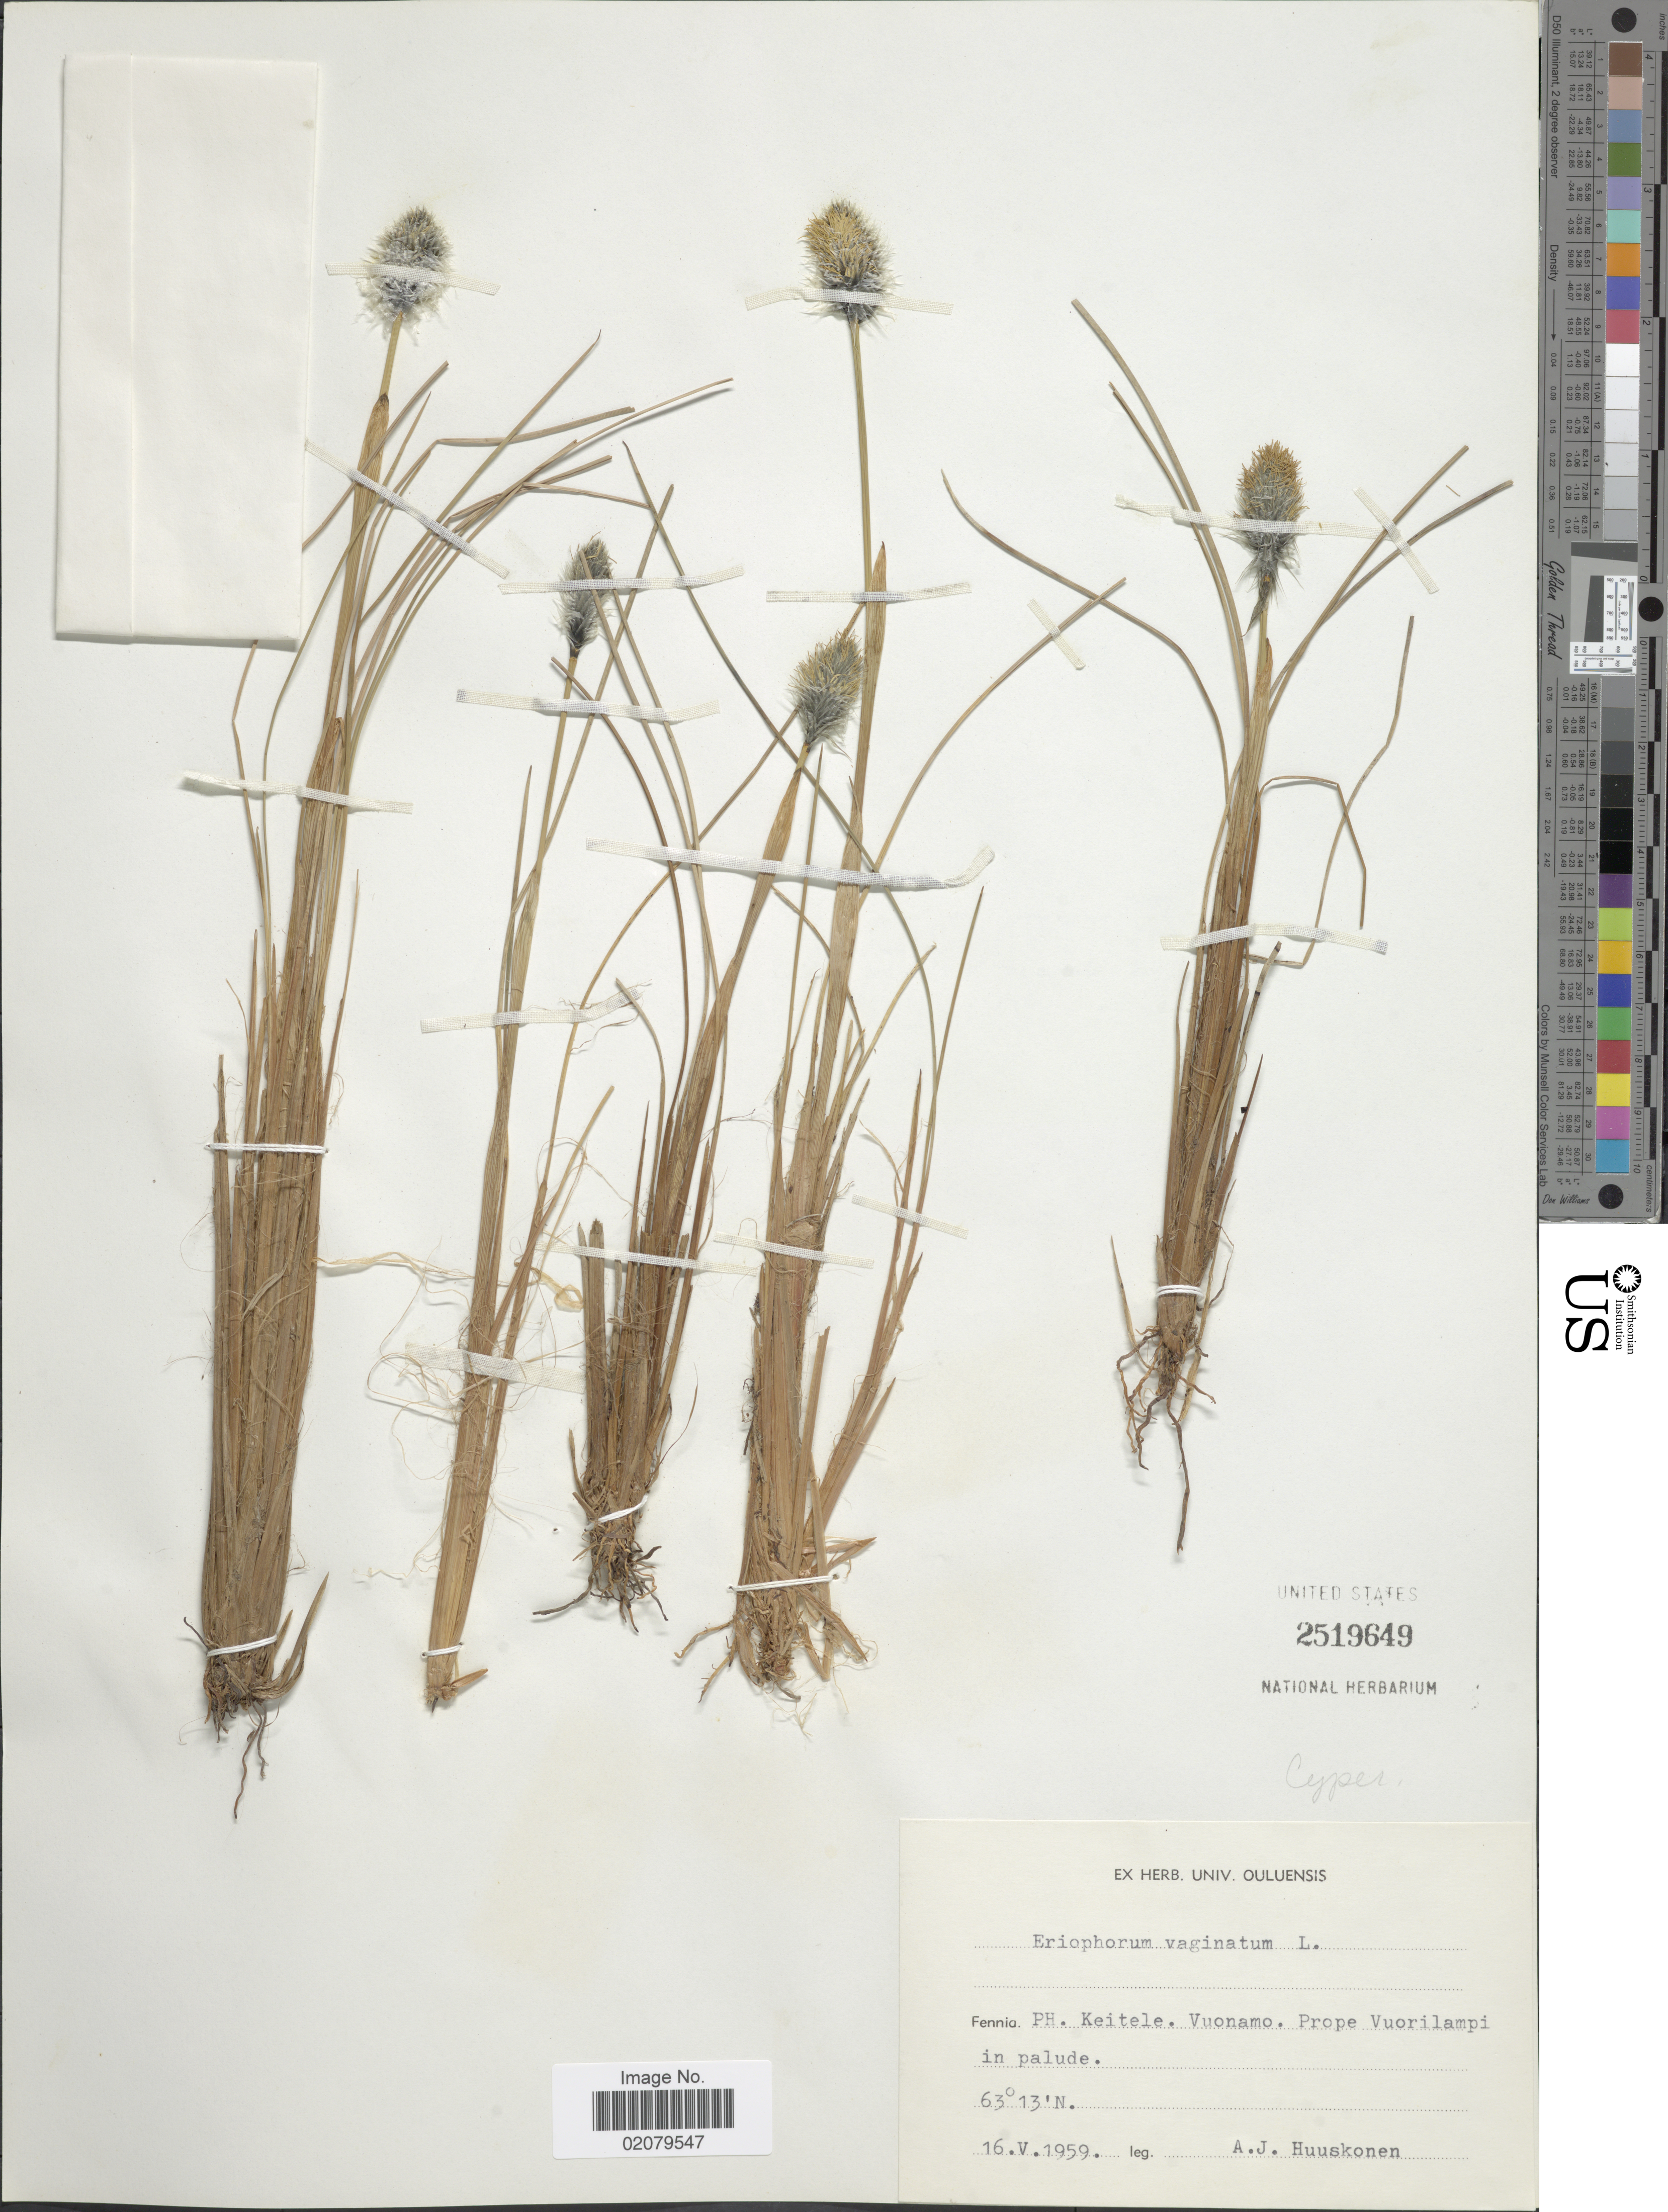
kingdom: Plantae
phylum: Tracheophyta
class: Liliopsida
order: Poales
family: Cyperaceae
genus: Eriophorum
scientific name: Eriophorum vaginatum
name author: L.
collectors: A. Huuskonen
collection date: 1959-05-16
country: Finland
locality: Fennia PH Keitele Vuonamo, Prope Vuorilampi in palude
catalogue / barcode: US 2519649